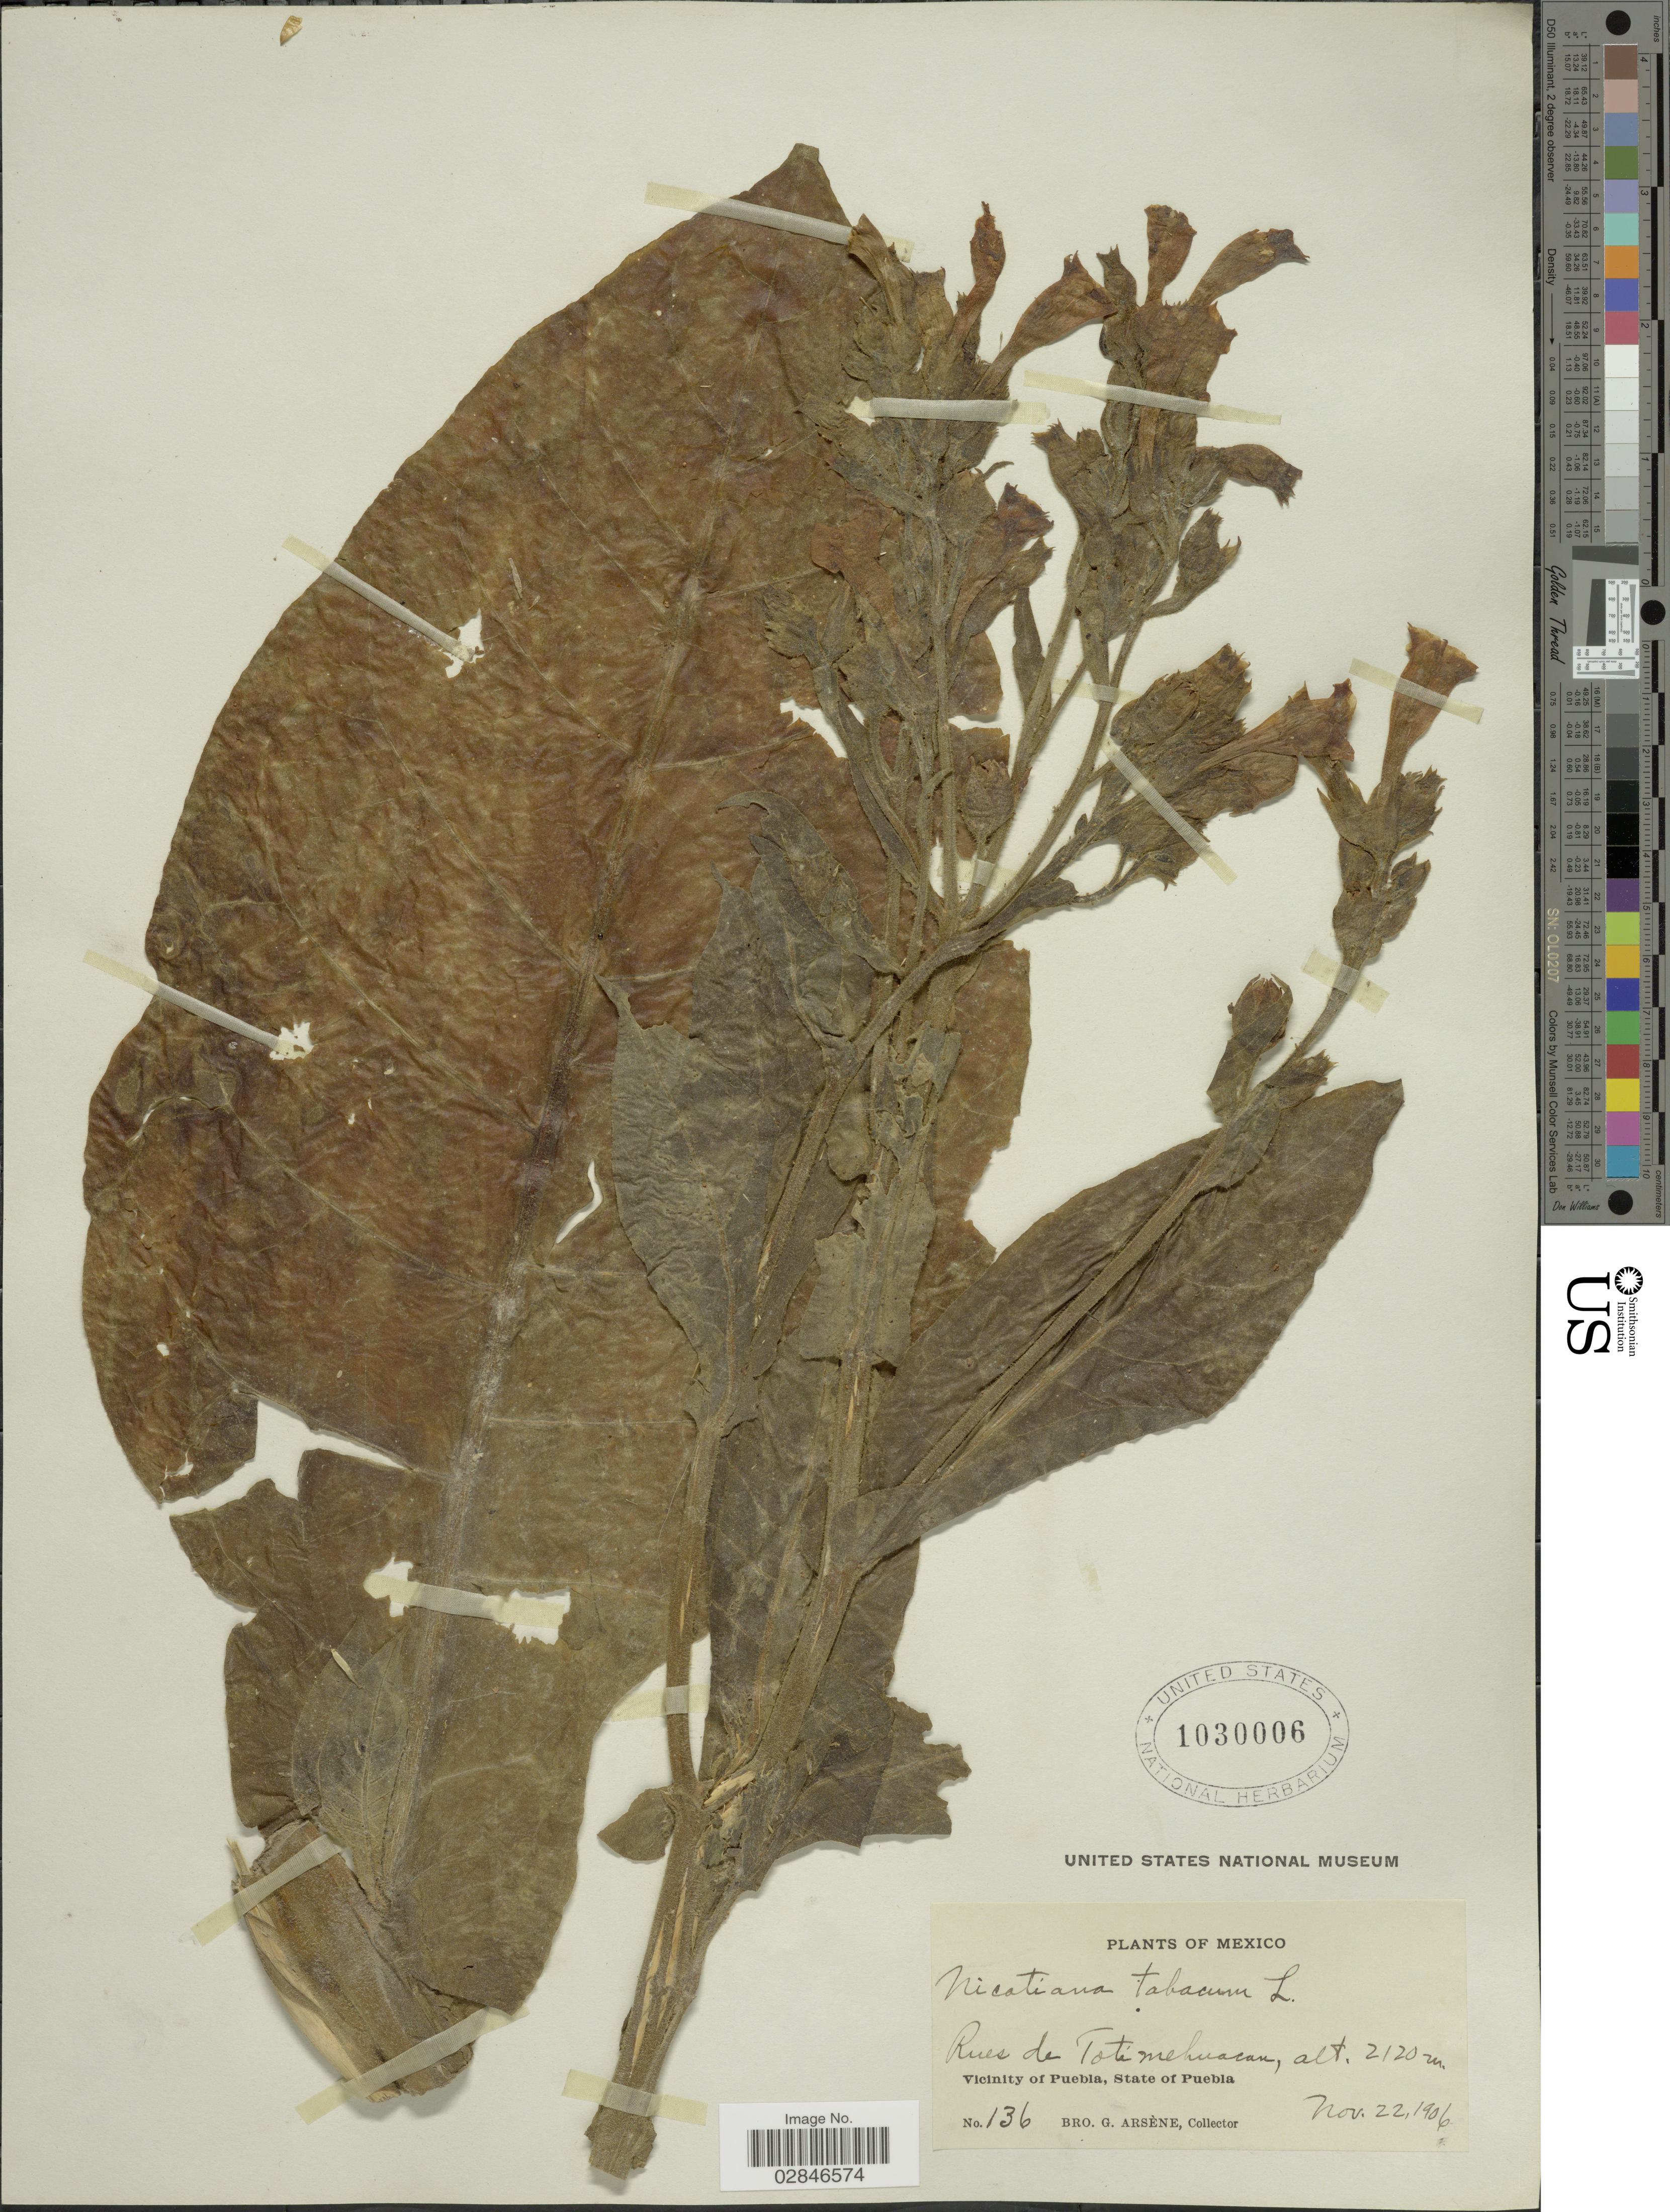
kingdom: Plantae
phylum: Tracheophyta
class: Magnoliopsida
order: Solanales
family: Solanaceae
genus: Nicotiana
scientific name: Nicotiana tabacum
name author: L.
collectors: Bro. G. Arsène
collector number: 136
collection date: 1906-11-22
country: Mexico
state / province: Puebla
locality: Rues de Totimehuacan, Vicinity of Puebla.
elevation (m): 2120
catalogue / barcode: US 1030006